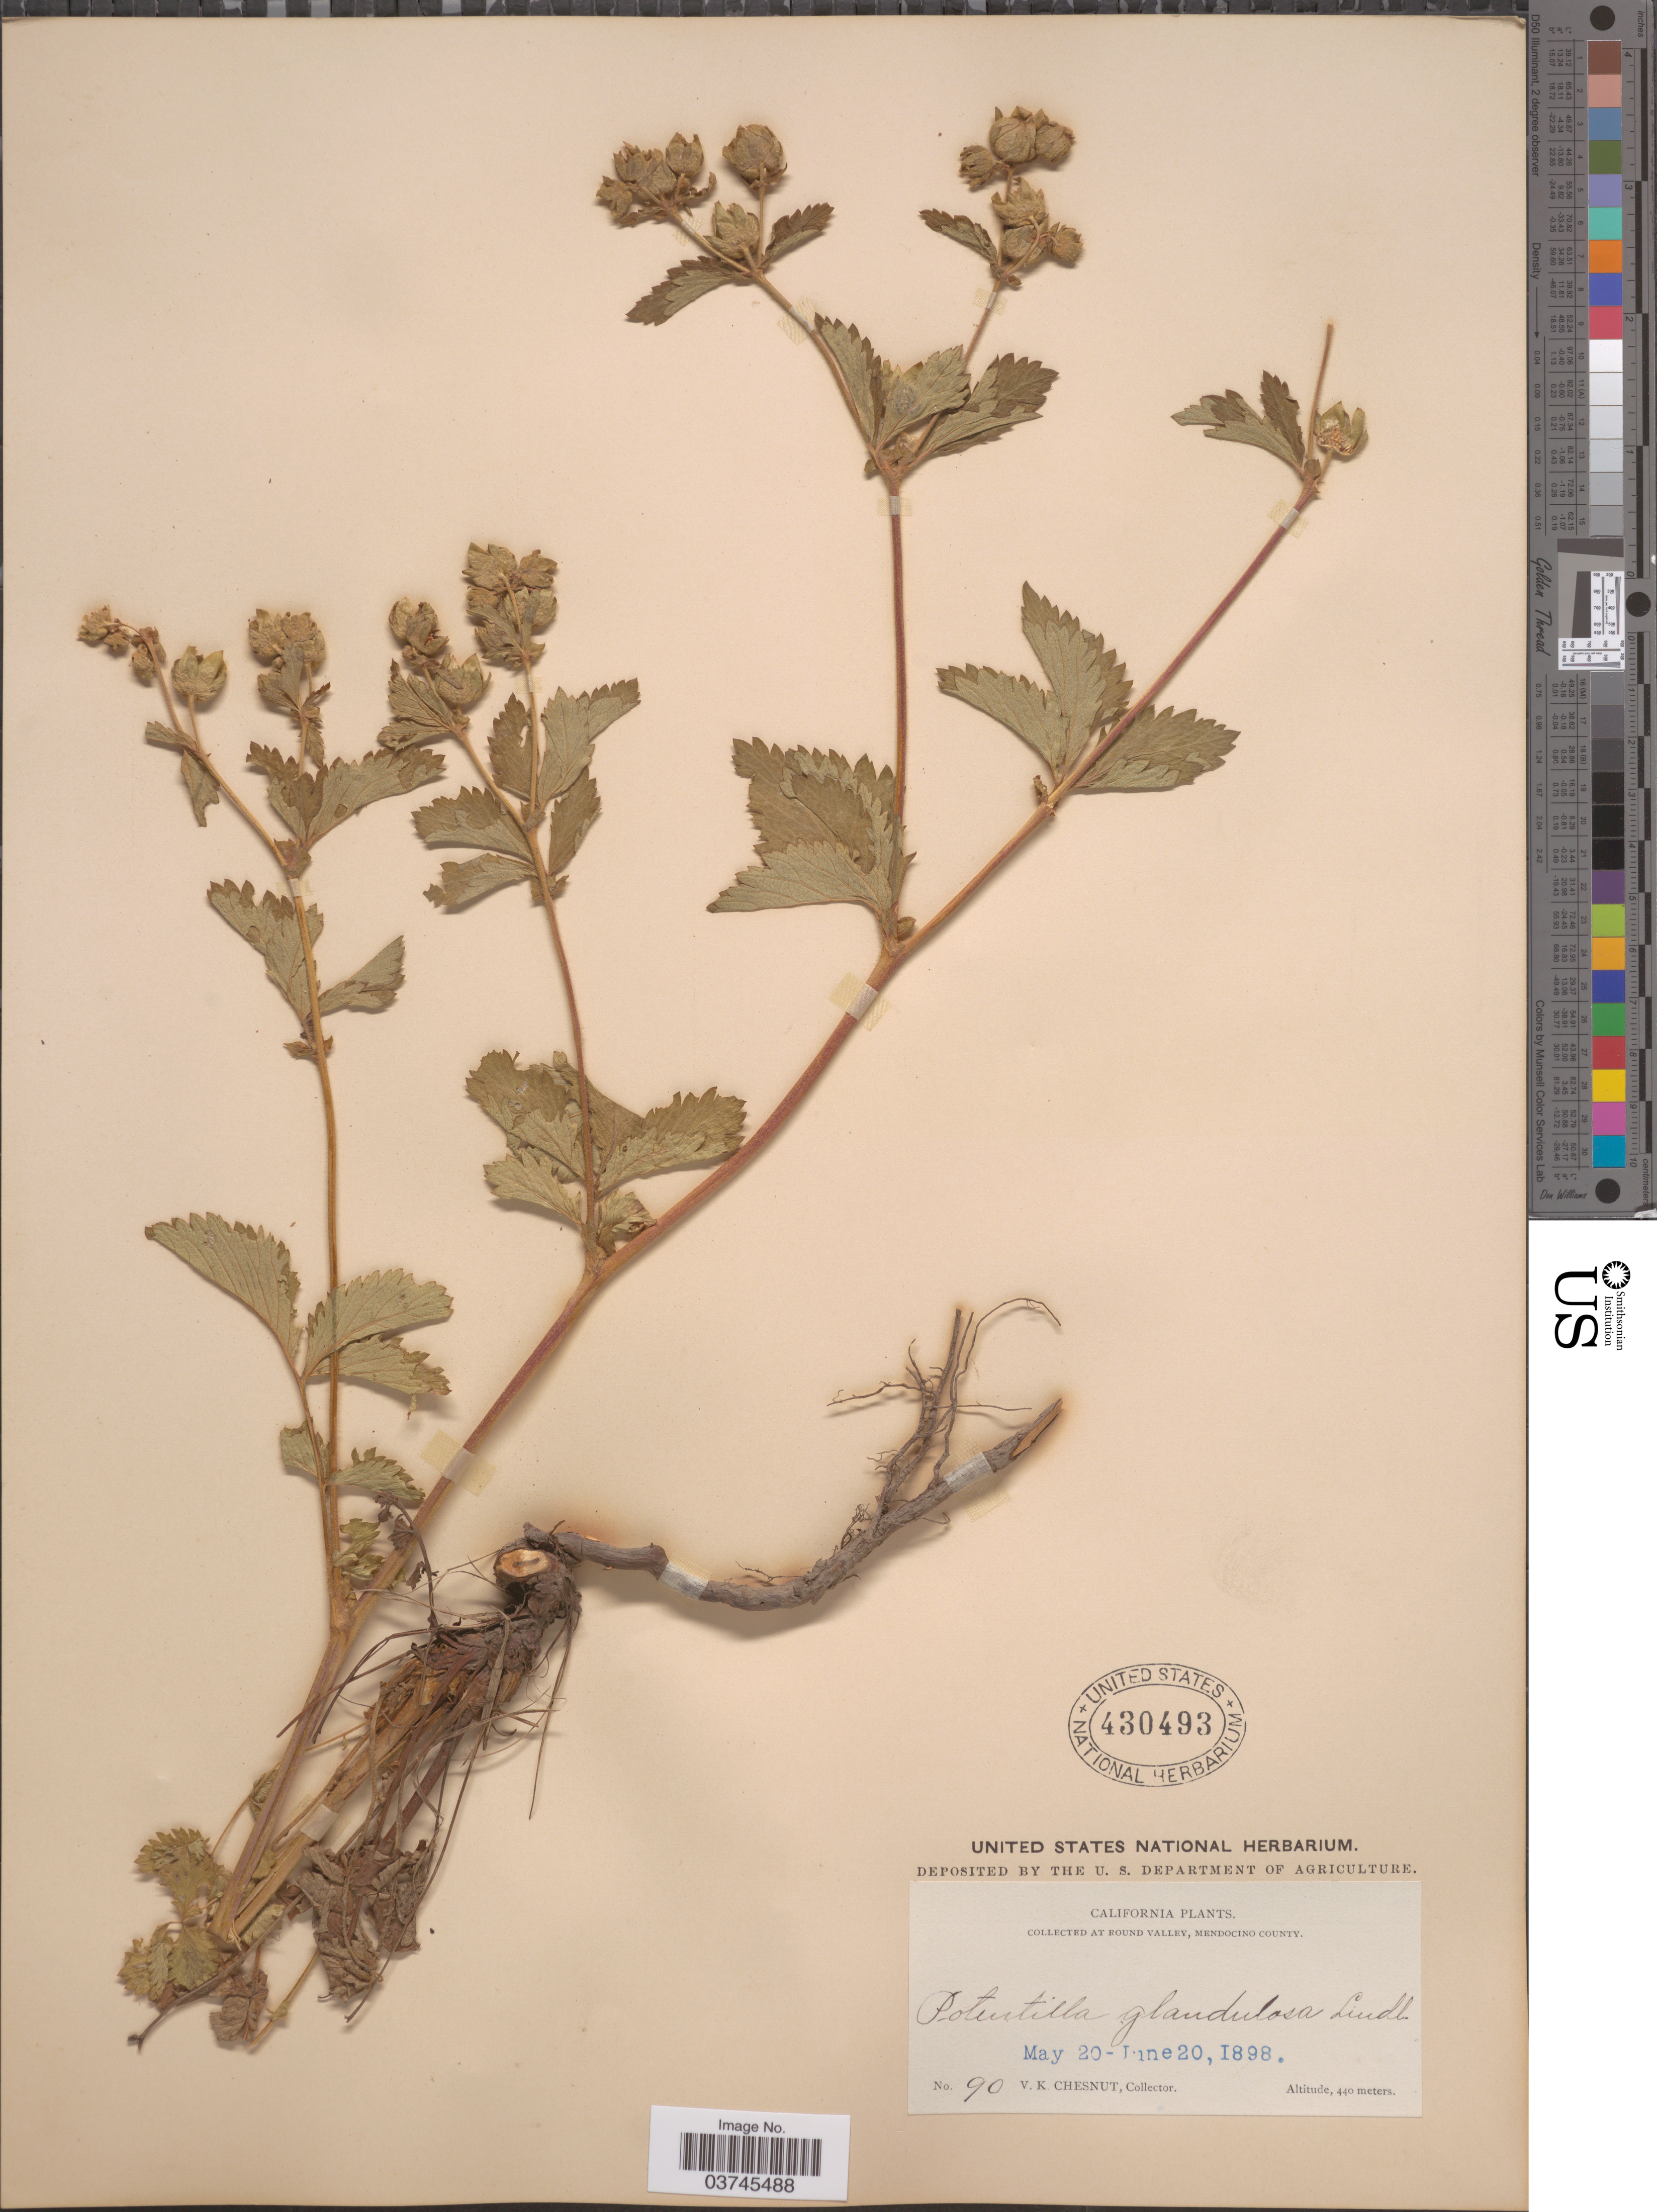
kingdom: Plantae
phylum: Tracheophyta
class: Magnoliopsida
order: Rosales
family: Rosaceae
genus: Drymocallis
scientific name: Drymocallis glandulosa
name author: (Lindl.) Rydb.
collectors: V. Chesnut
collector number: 90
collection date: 1898-05-20/1898-06-20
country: United States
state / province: California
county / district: Mendocino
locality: Round Valley, Mendocino County.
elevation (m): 440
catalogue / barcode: US 430493